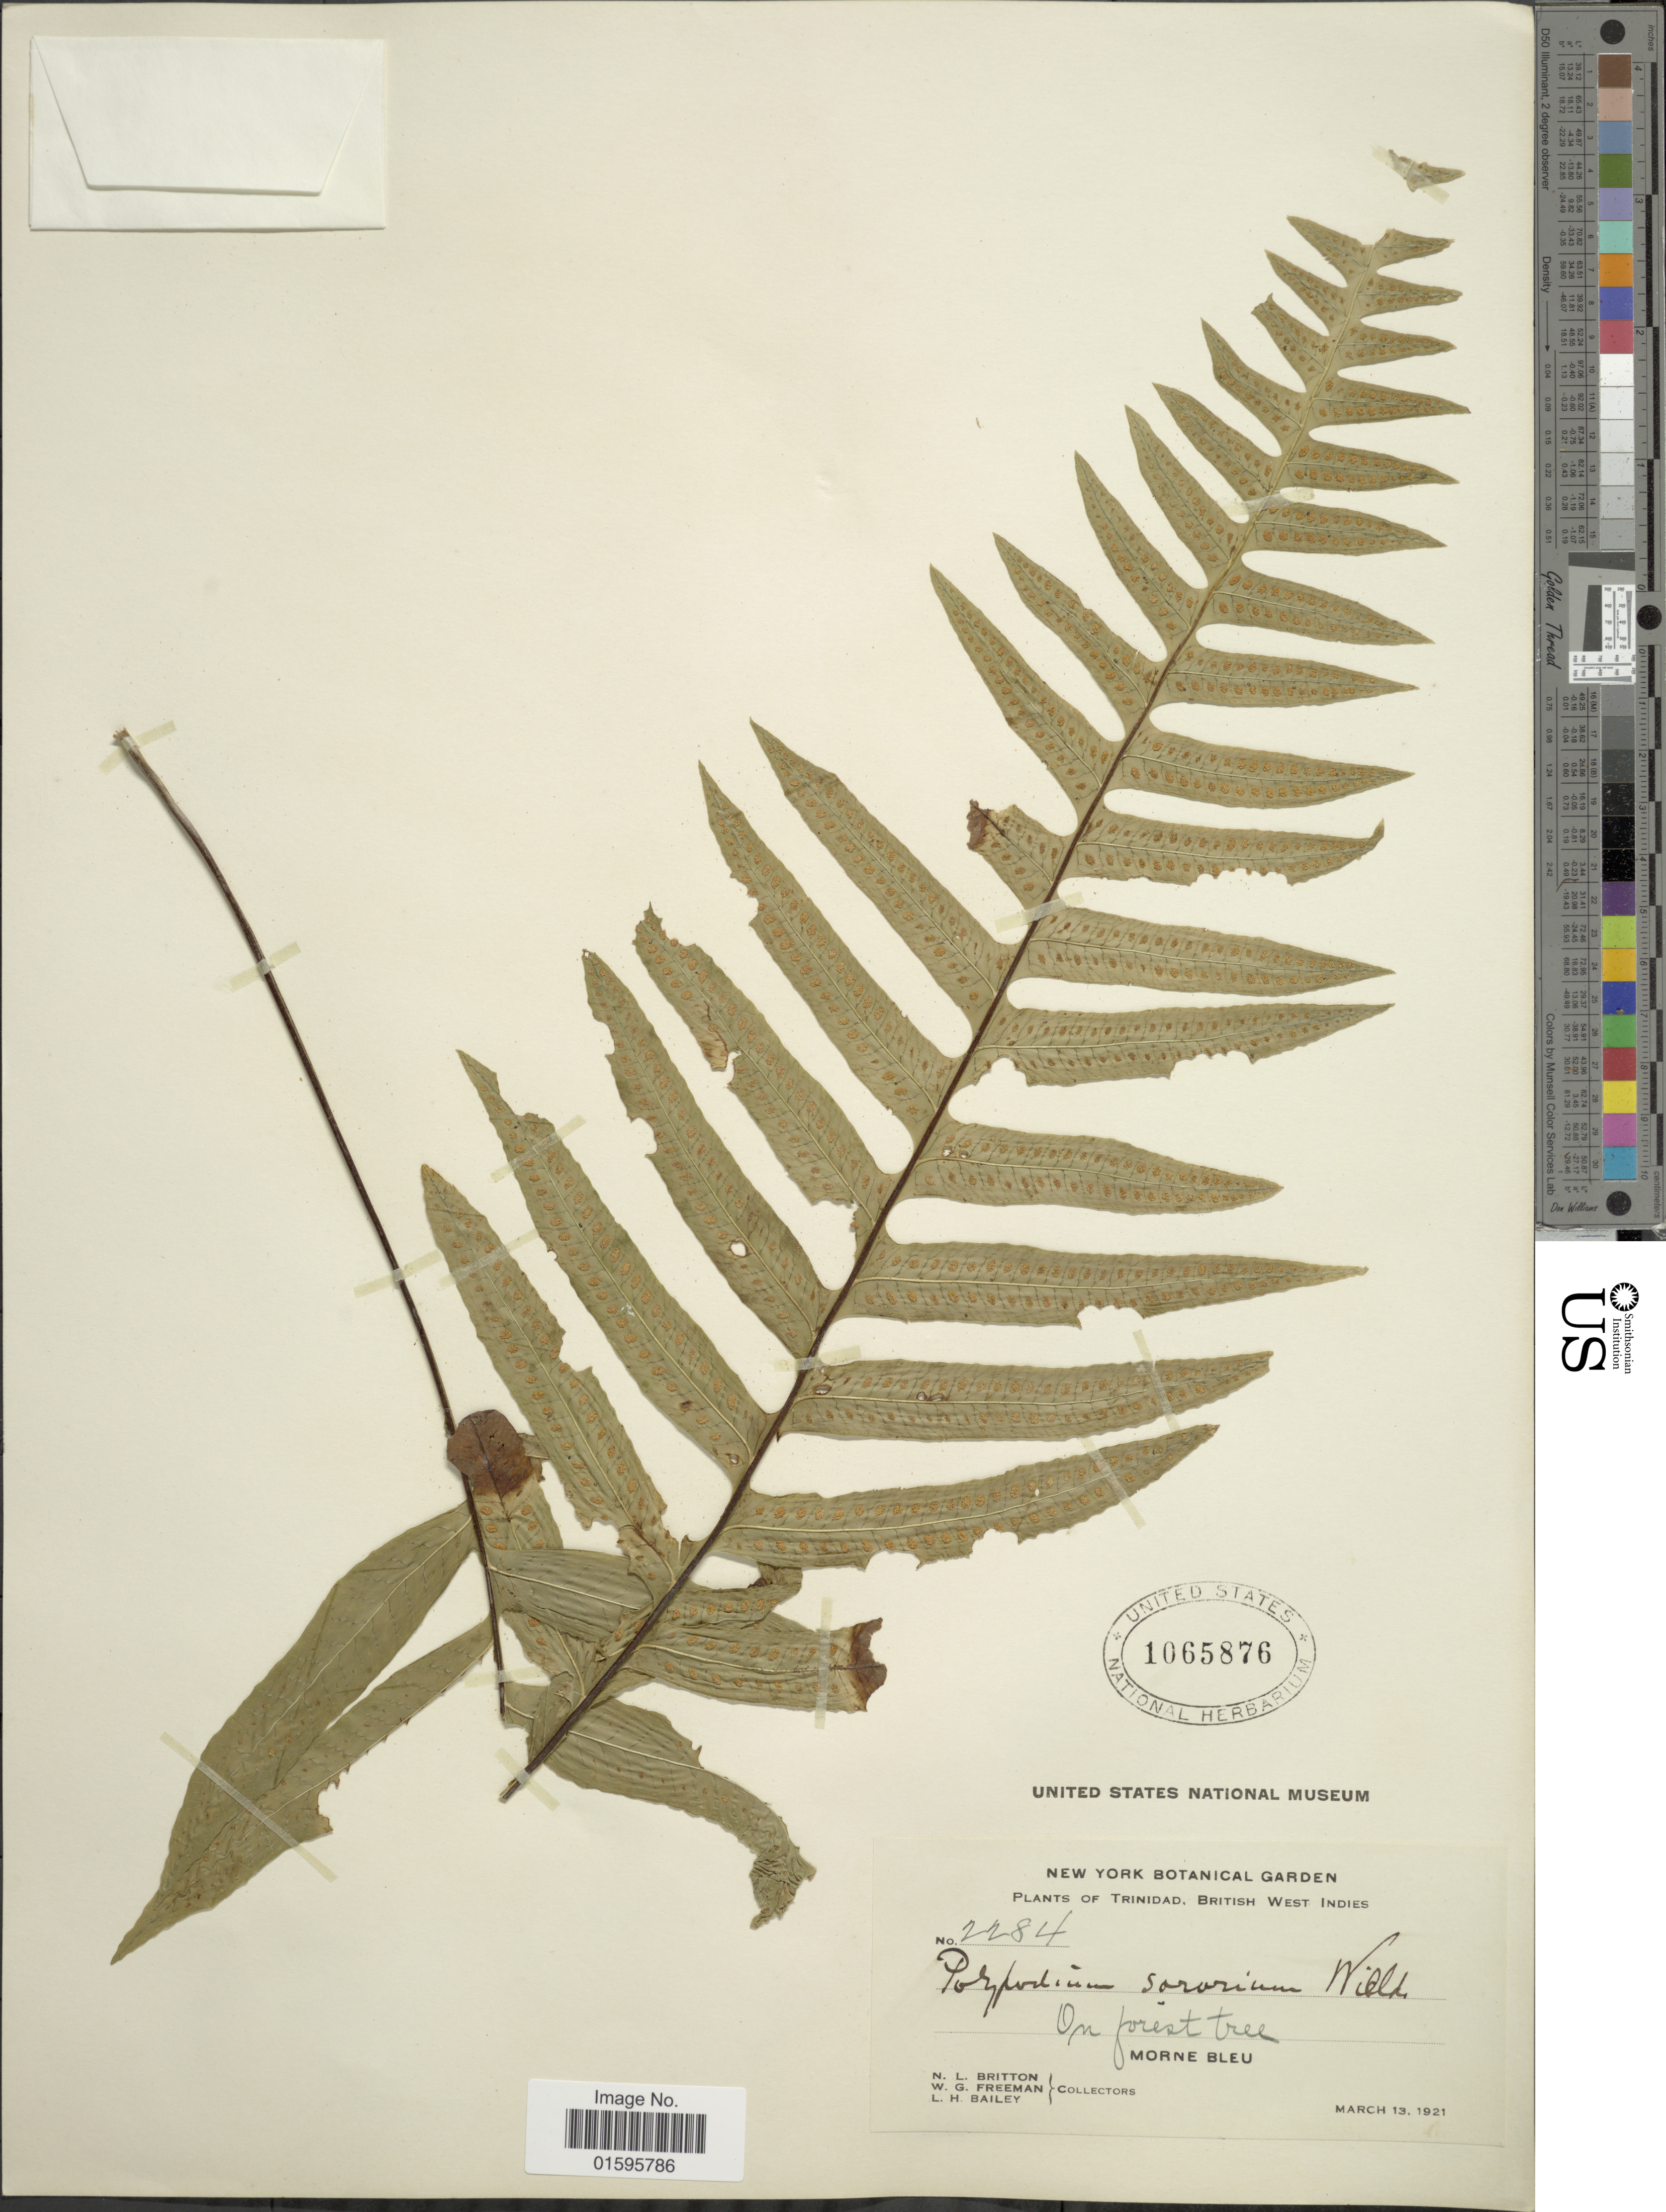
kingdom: Plantae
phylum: Tracheophyta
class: Polypodiopsida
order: Polypodiales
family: Polypodiaceae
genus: Polypodium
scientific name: Polypodium dulce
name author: Poir.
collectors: N. Britton, W. Freeman & L. H. Bailey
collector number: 2284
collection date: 1921-03-13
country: Trinidad and Tobago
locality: Trinidad, British West Indies, Morne Bleu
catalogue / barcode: US 1065876